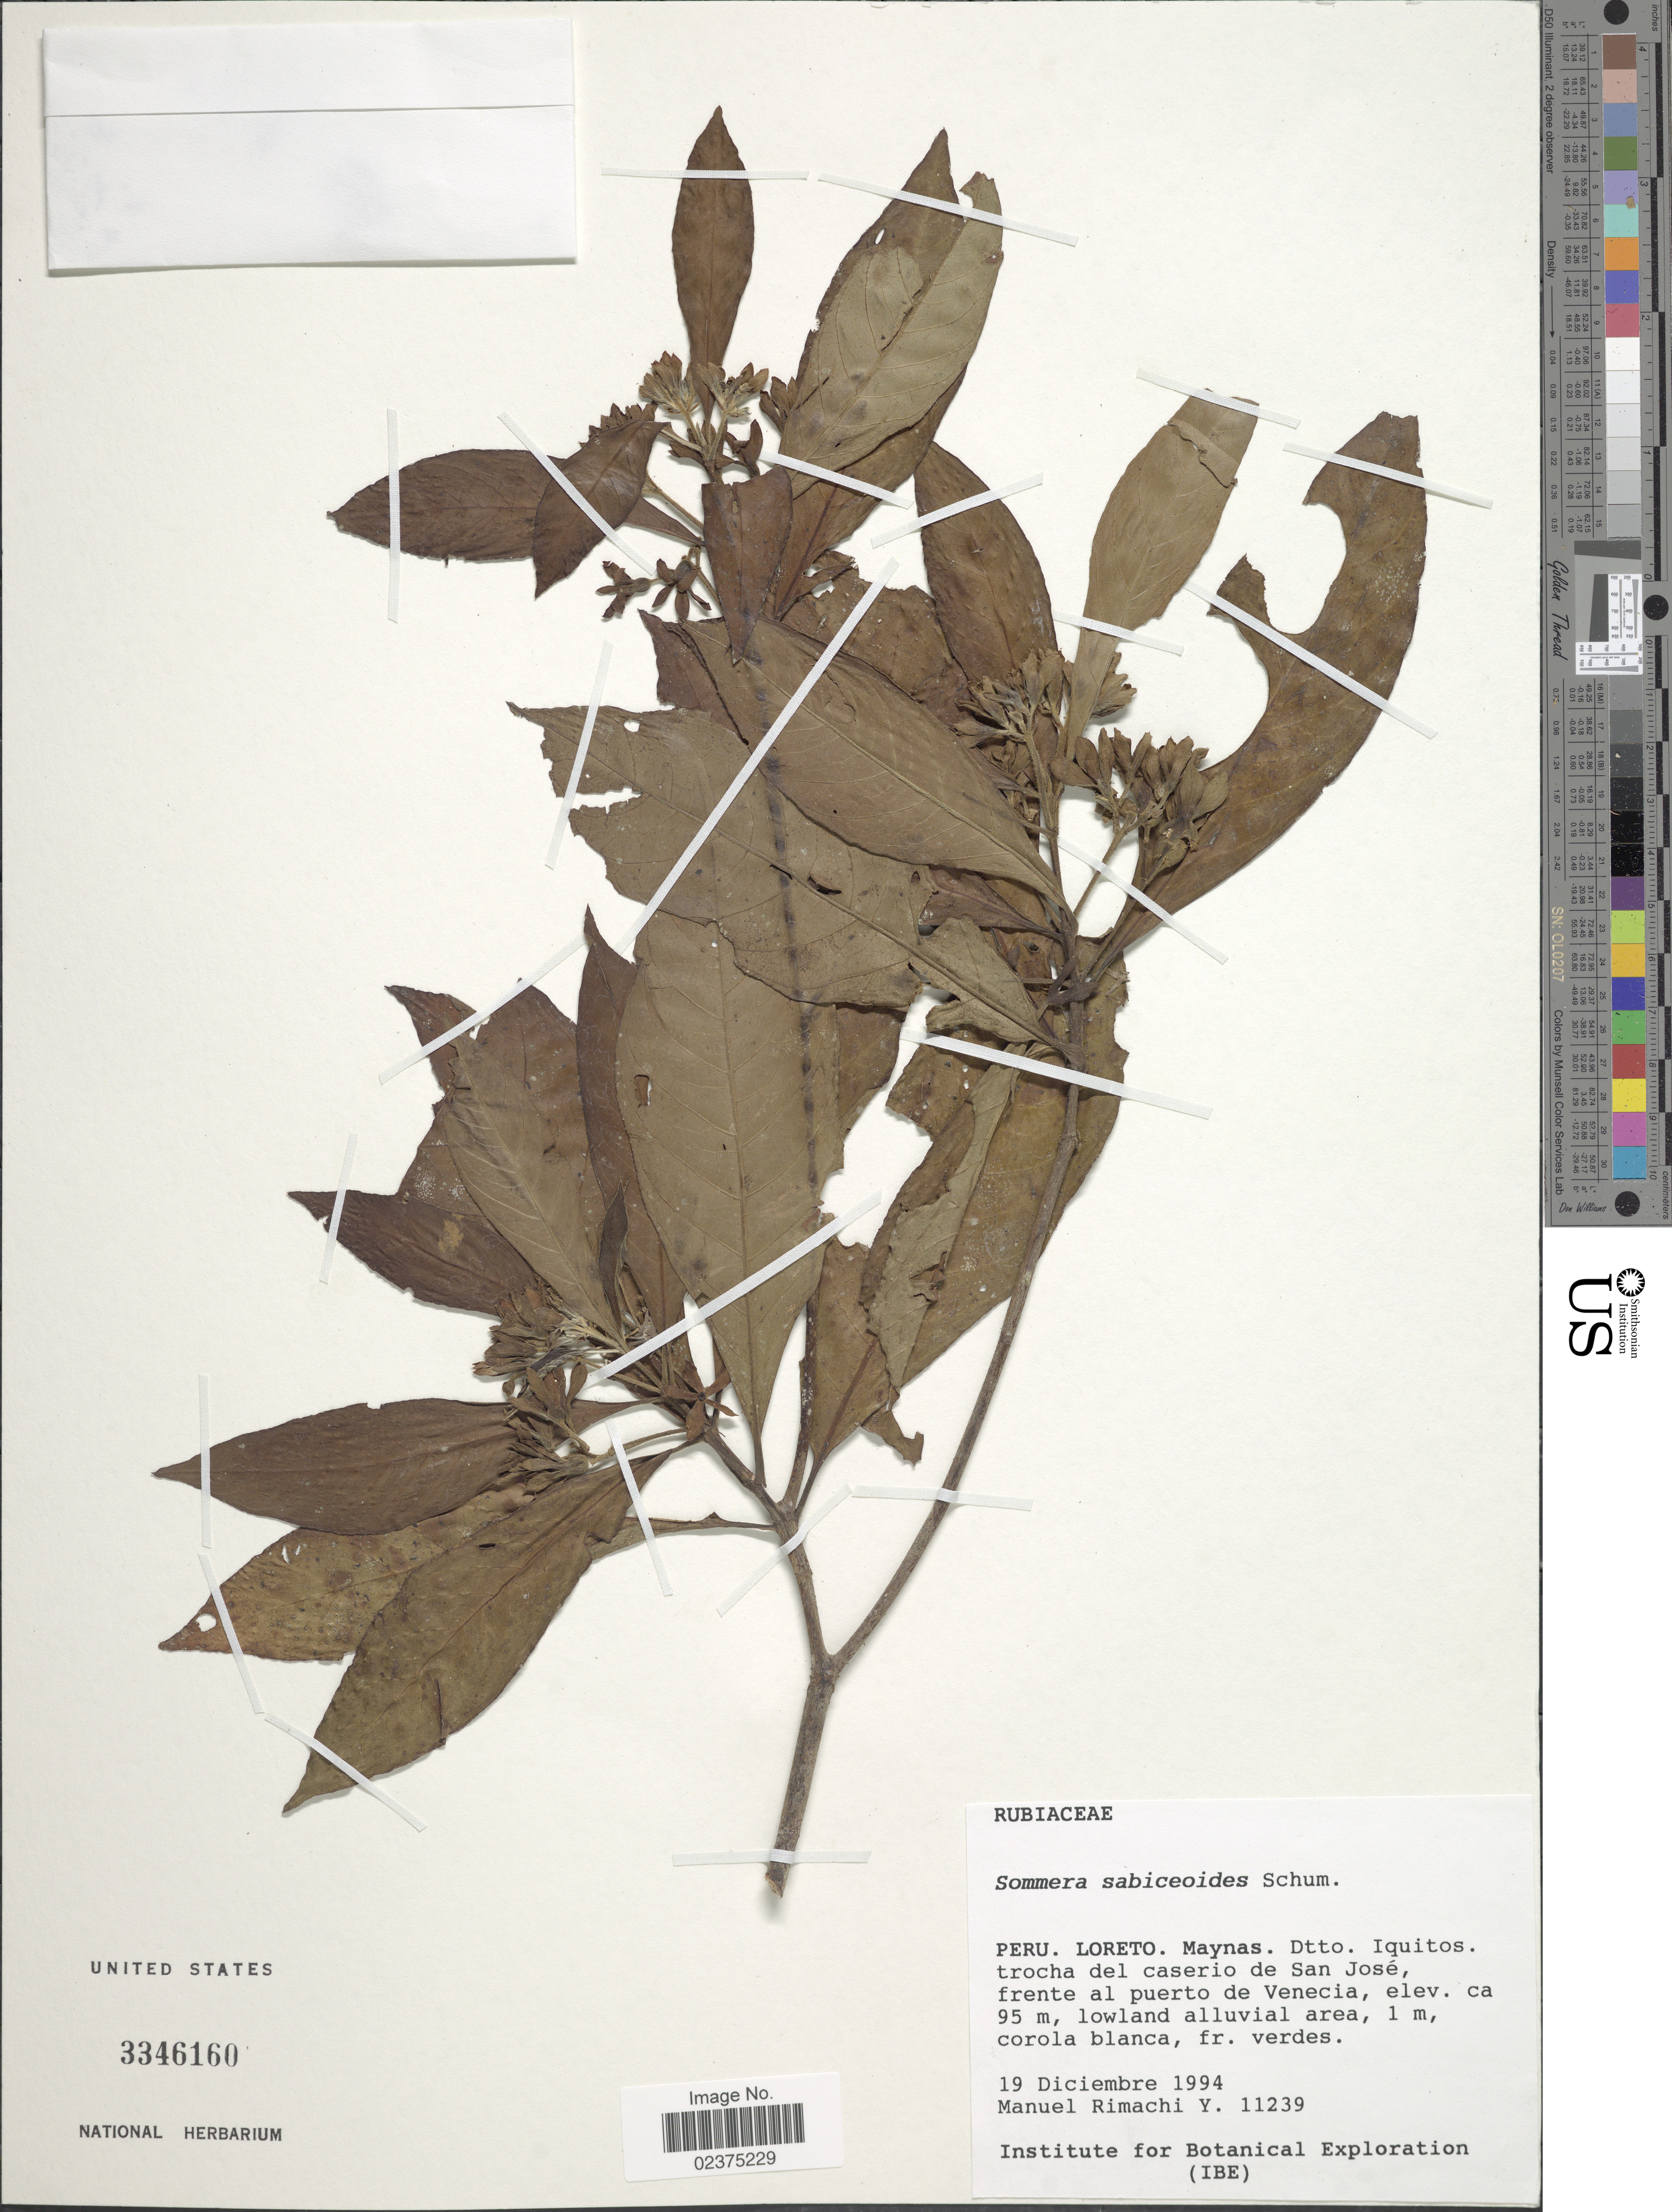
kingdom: Plantae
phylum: Tracheophyta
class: Magnoliopsida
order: Gentianales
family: Rubiaceae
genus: Sommera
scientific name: Sommera sabiceoides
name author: K. Schum.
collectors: M. Rimachi Y.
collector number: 11239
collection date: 1994-12-19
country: Peru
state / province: Loreto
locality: Myanas Dtto Iquitos. trocha del caserio de San José, frente al puerto de Venecia, lowland alluvial area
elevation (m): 95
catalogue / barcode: US 3346160